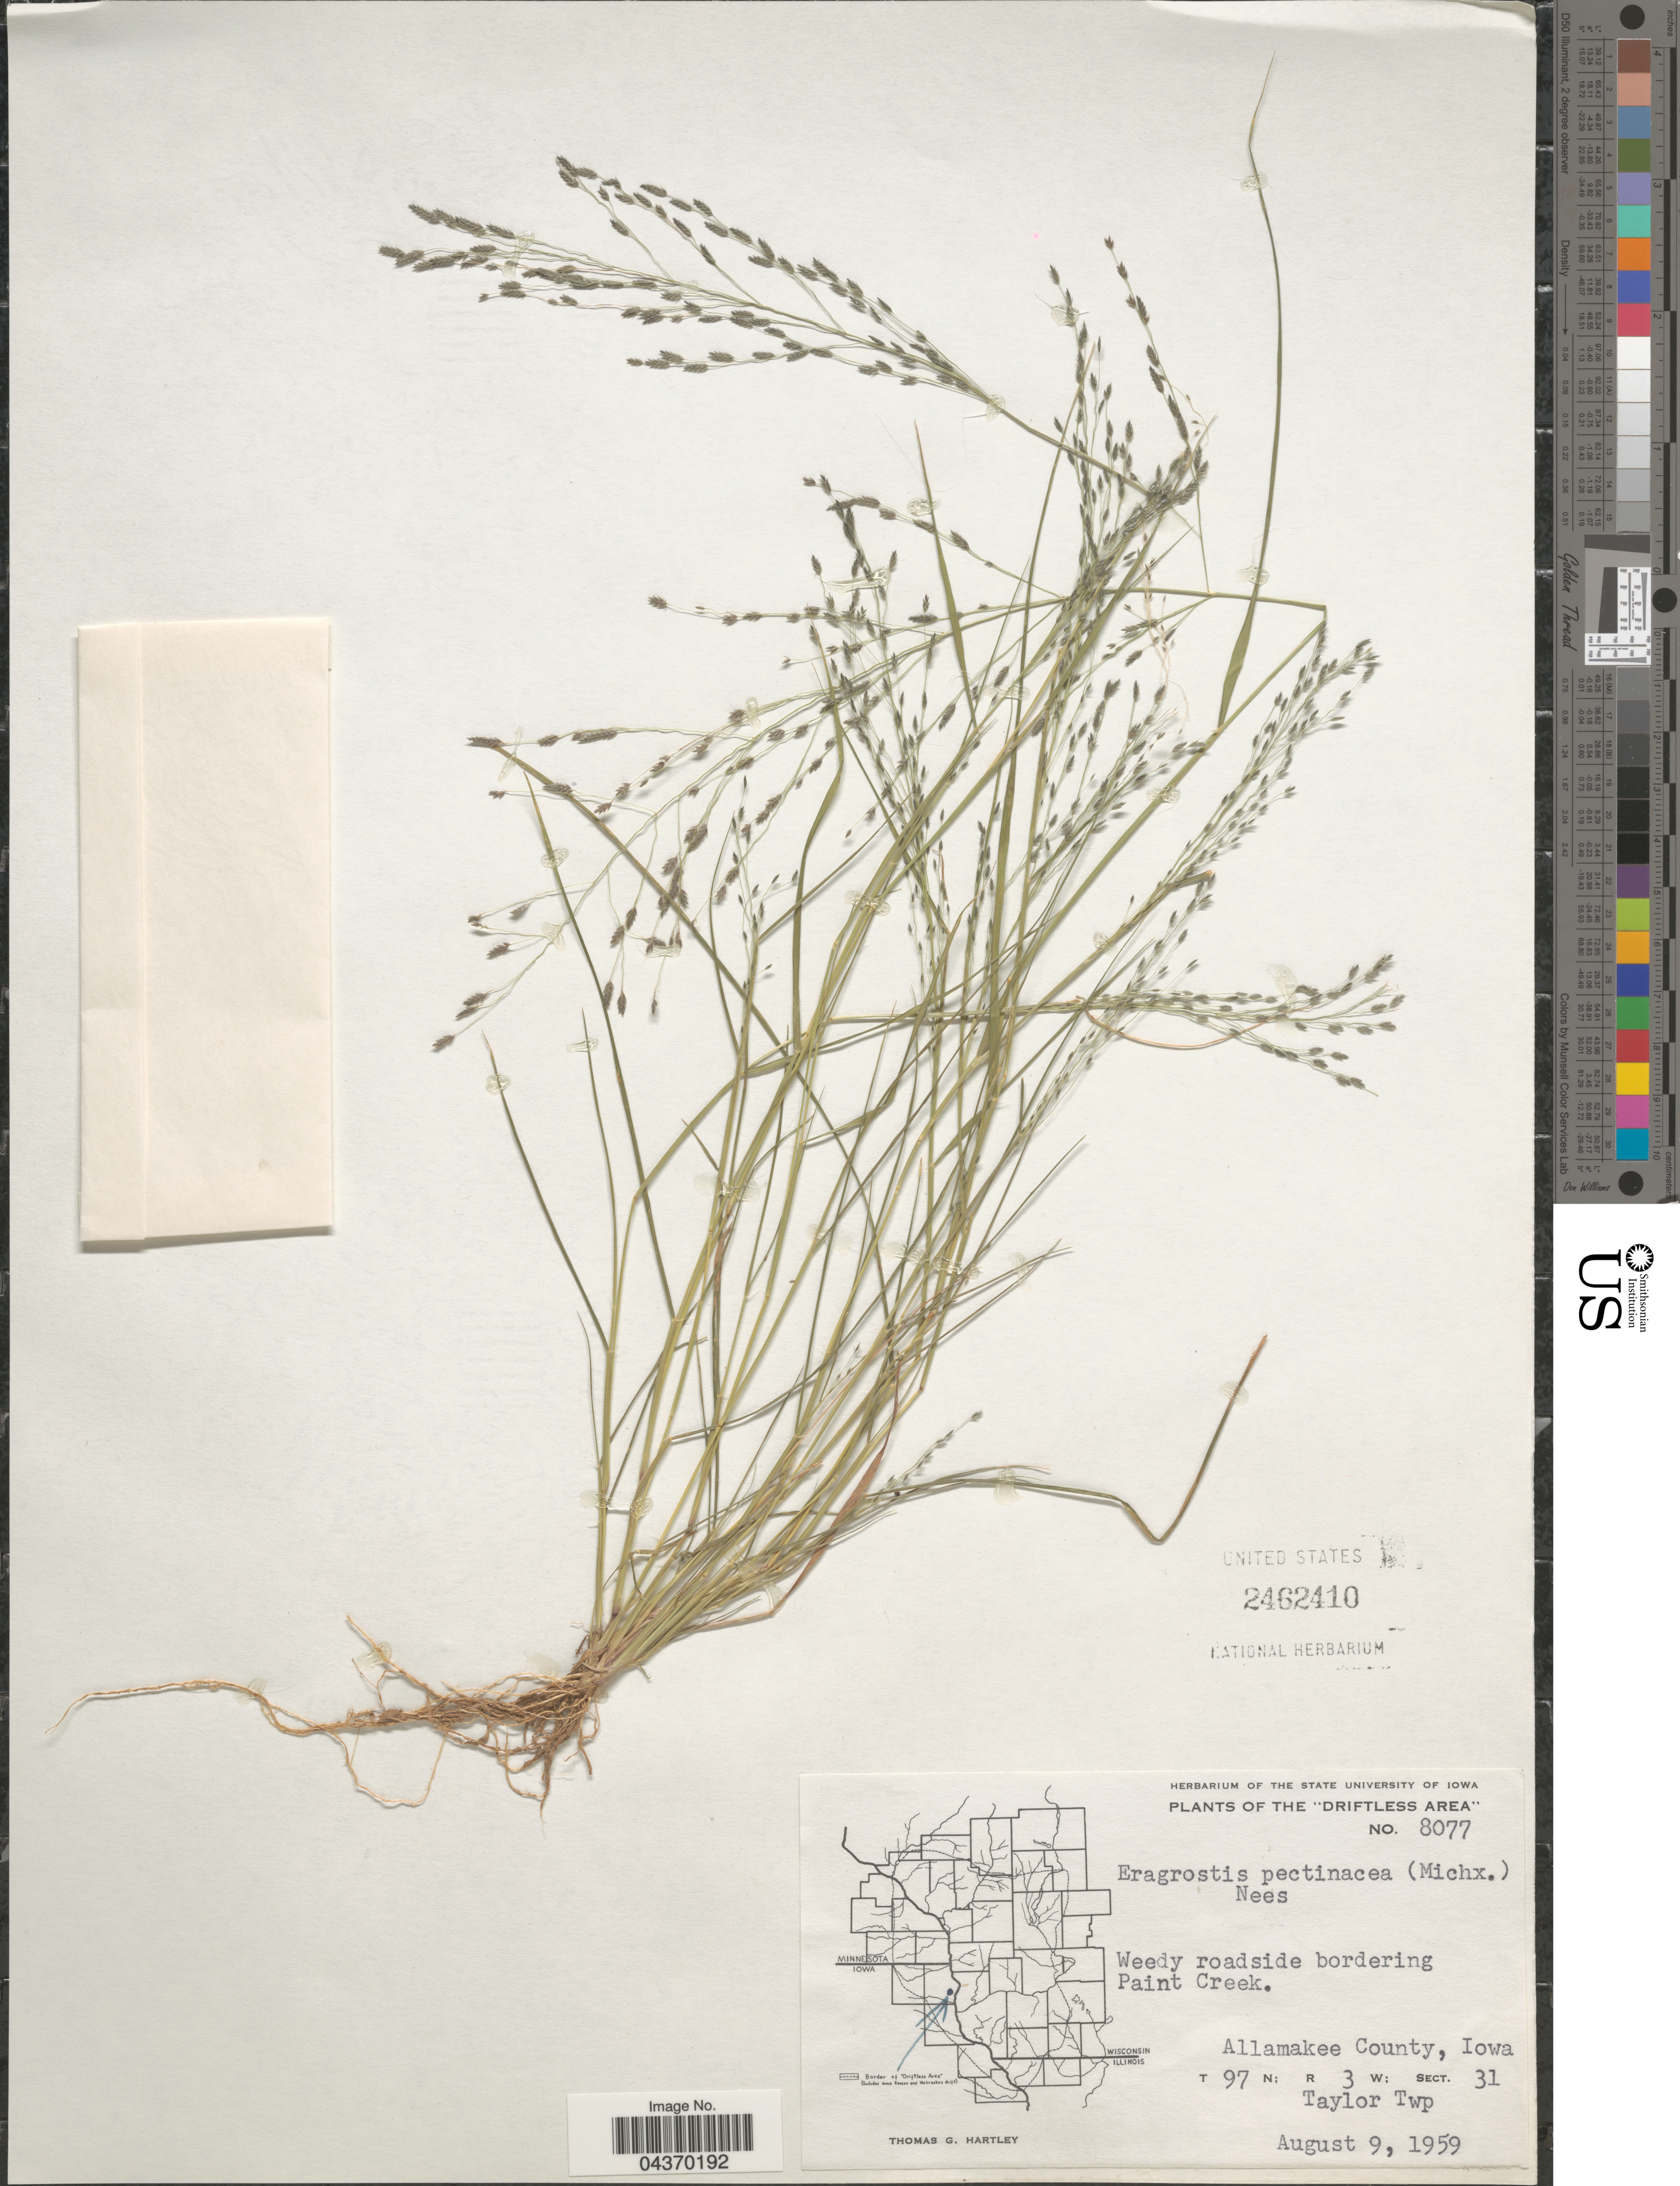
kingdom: Plantae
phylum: Tracheophyta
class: Liliopsida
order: Poales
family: Poaceae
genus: Eragrostis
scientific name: Eragrostis pectinacea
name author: (Michx.) Nees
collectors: T. G. Hartley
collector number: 8077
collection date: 1959-08-09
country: United States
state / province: Iowa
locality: The Driftless Area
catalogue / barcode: US 2462410